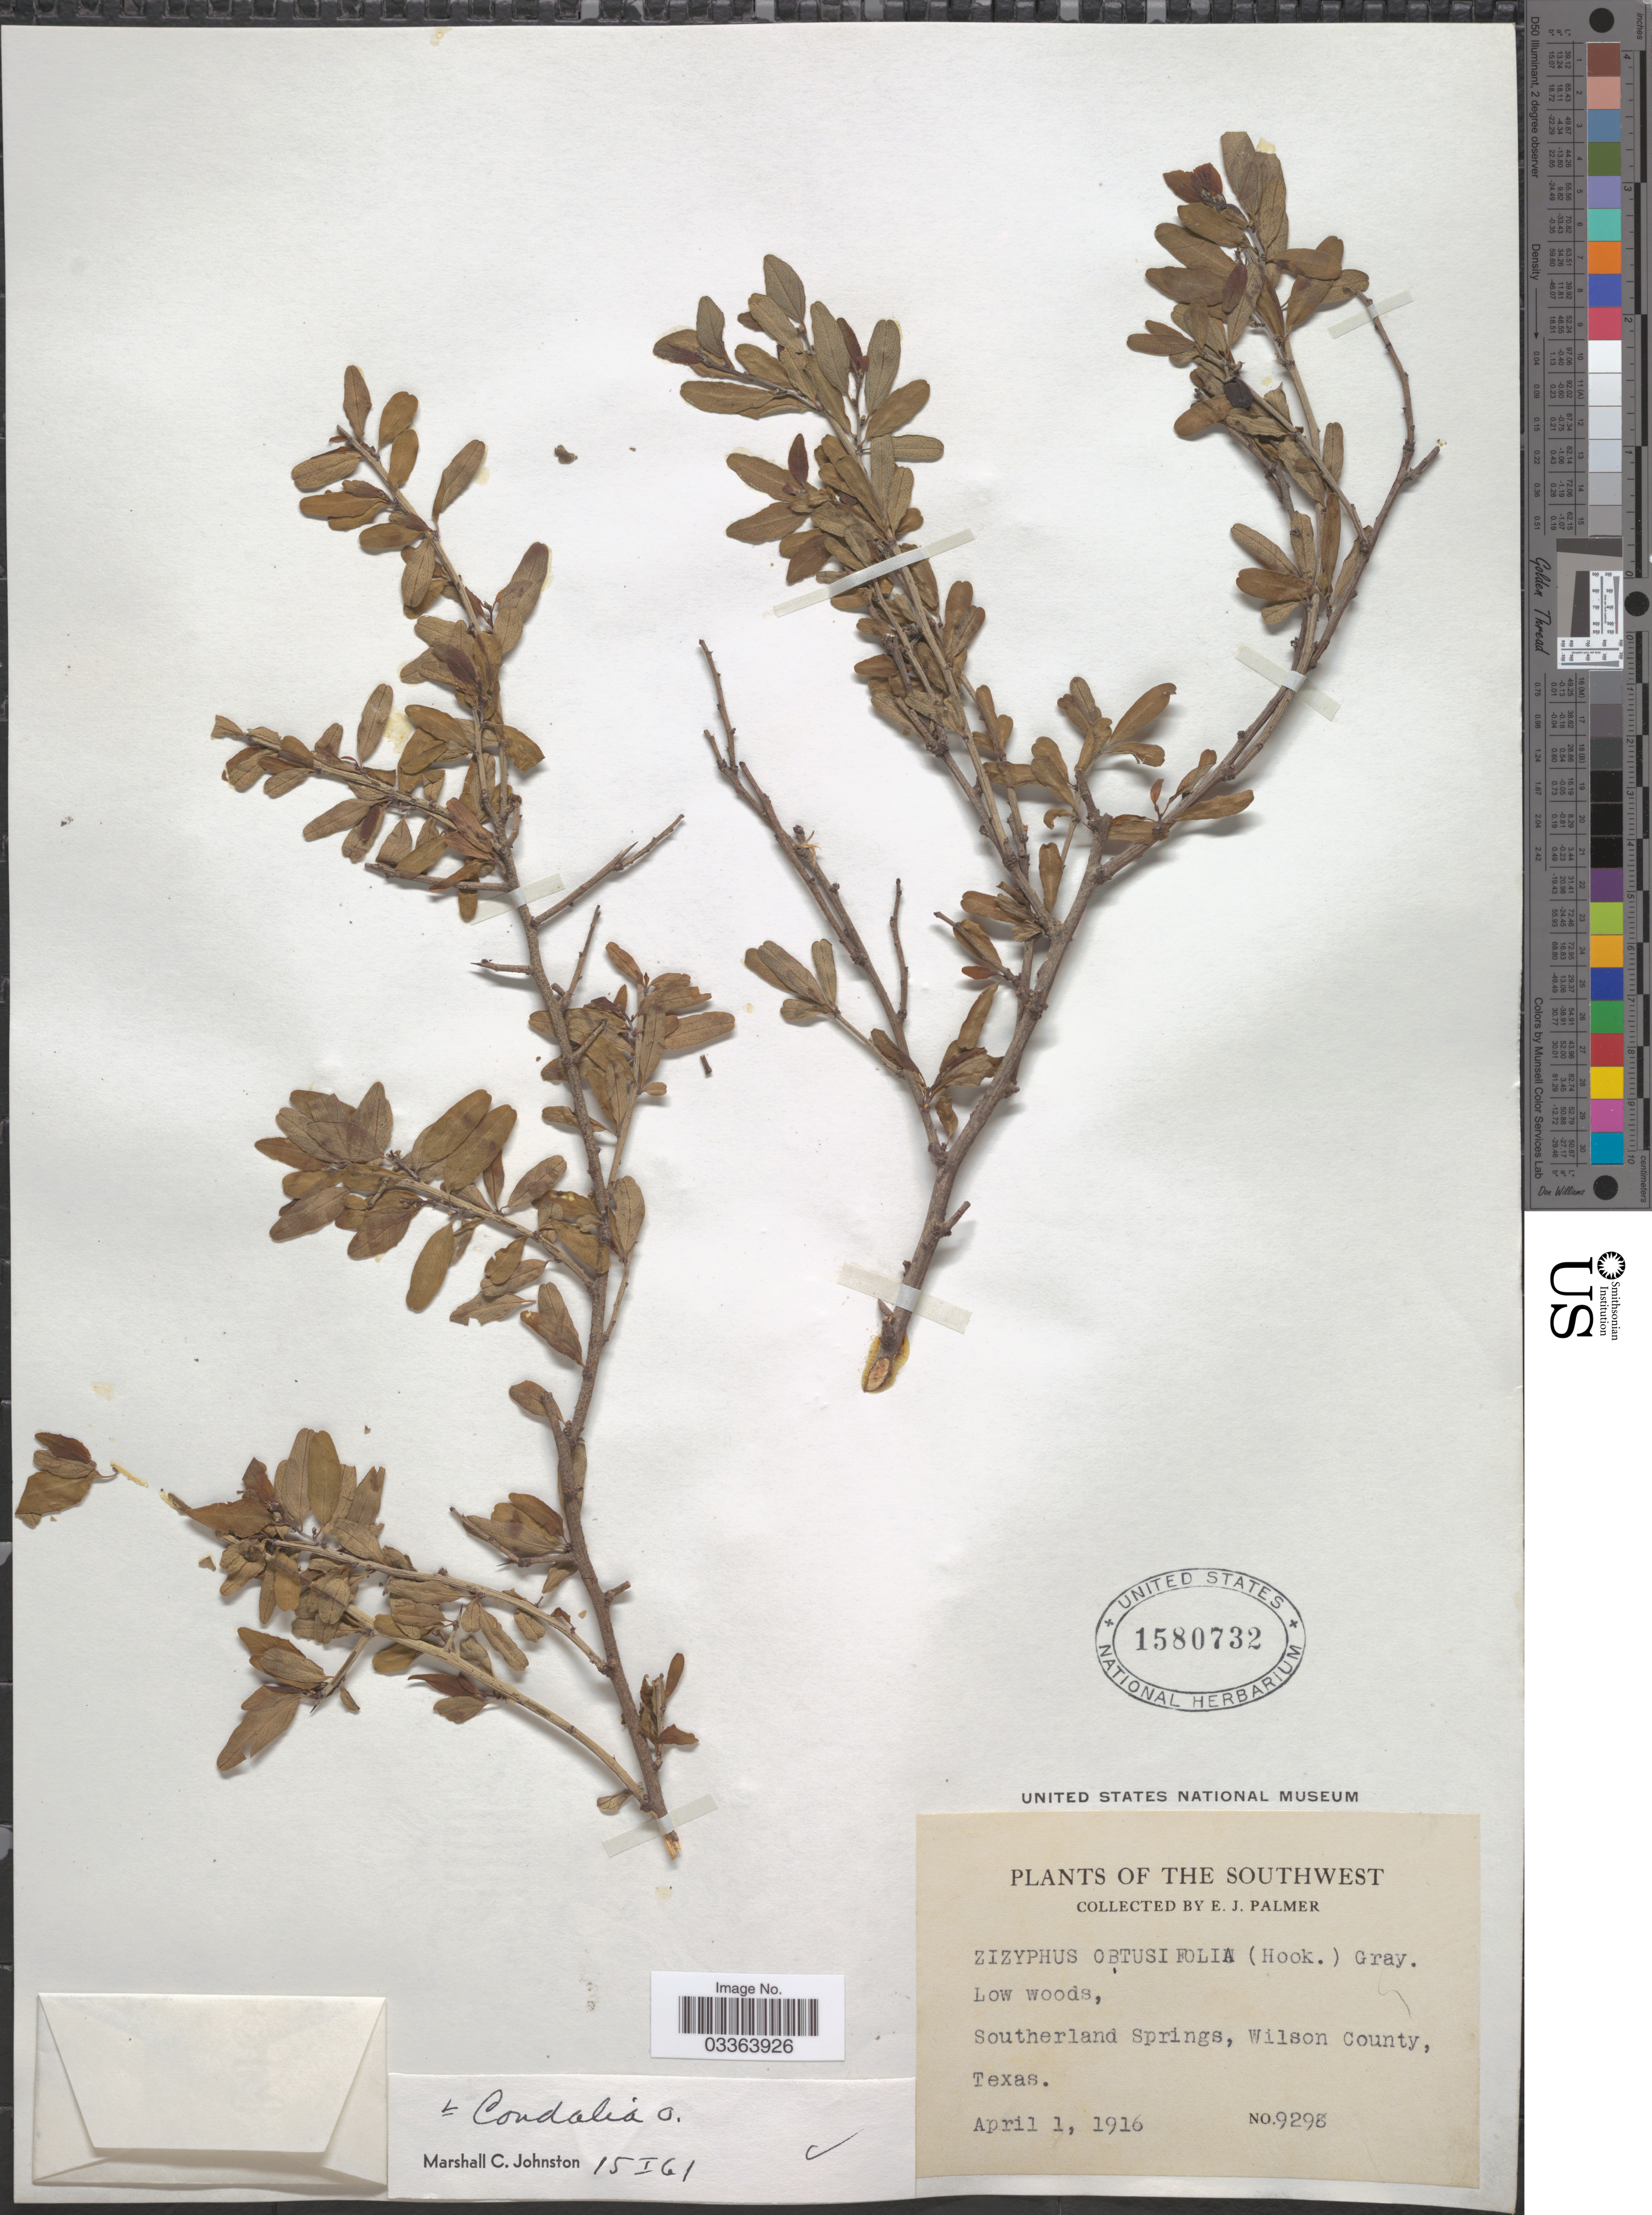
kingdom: Plantae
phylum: Tracheophyta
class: Magnoliopsida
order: Rosales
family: Rhamnaceae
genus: Sarcomphalus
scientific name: Sarcomphalus obtusifolius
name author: (Hook. ex Torr. & A. Gray) Hauenschild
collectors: E. J. Palmer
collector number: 9298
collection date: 1916-04-01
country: United States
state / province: Texas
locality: The Southwest. Southerland Springs, Wilson County.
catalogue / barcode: US 1580732